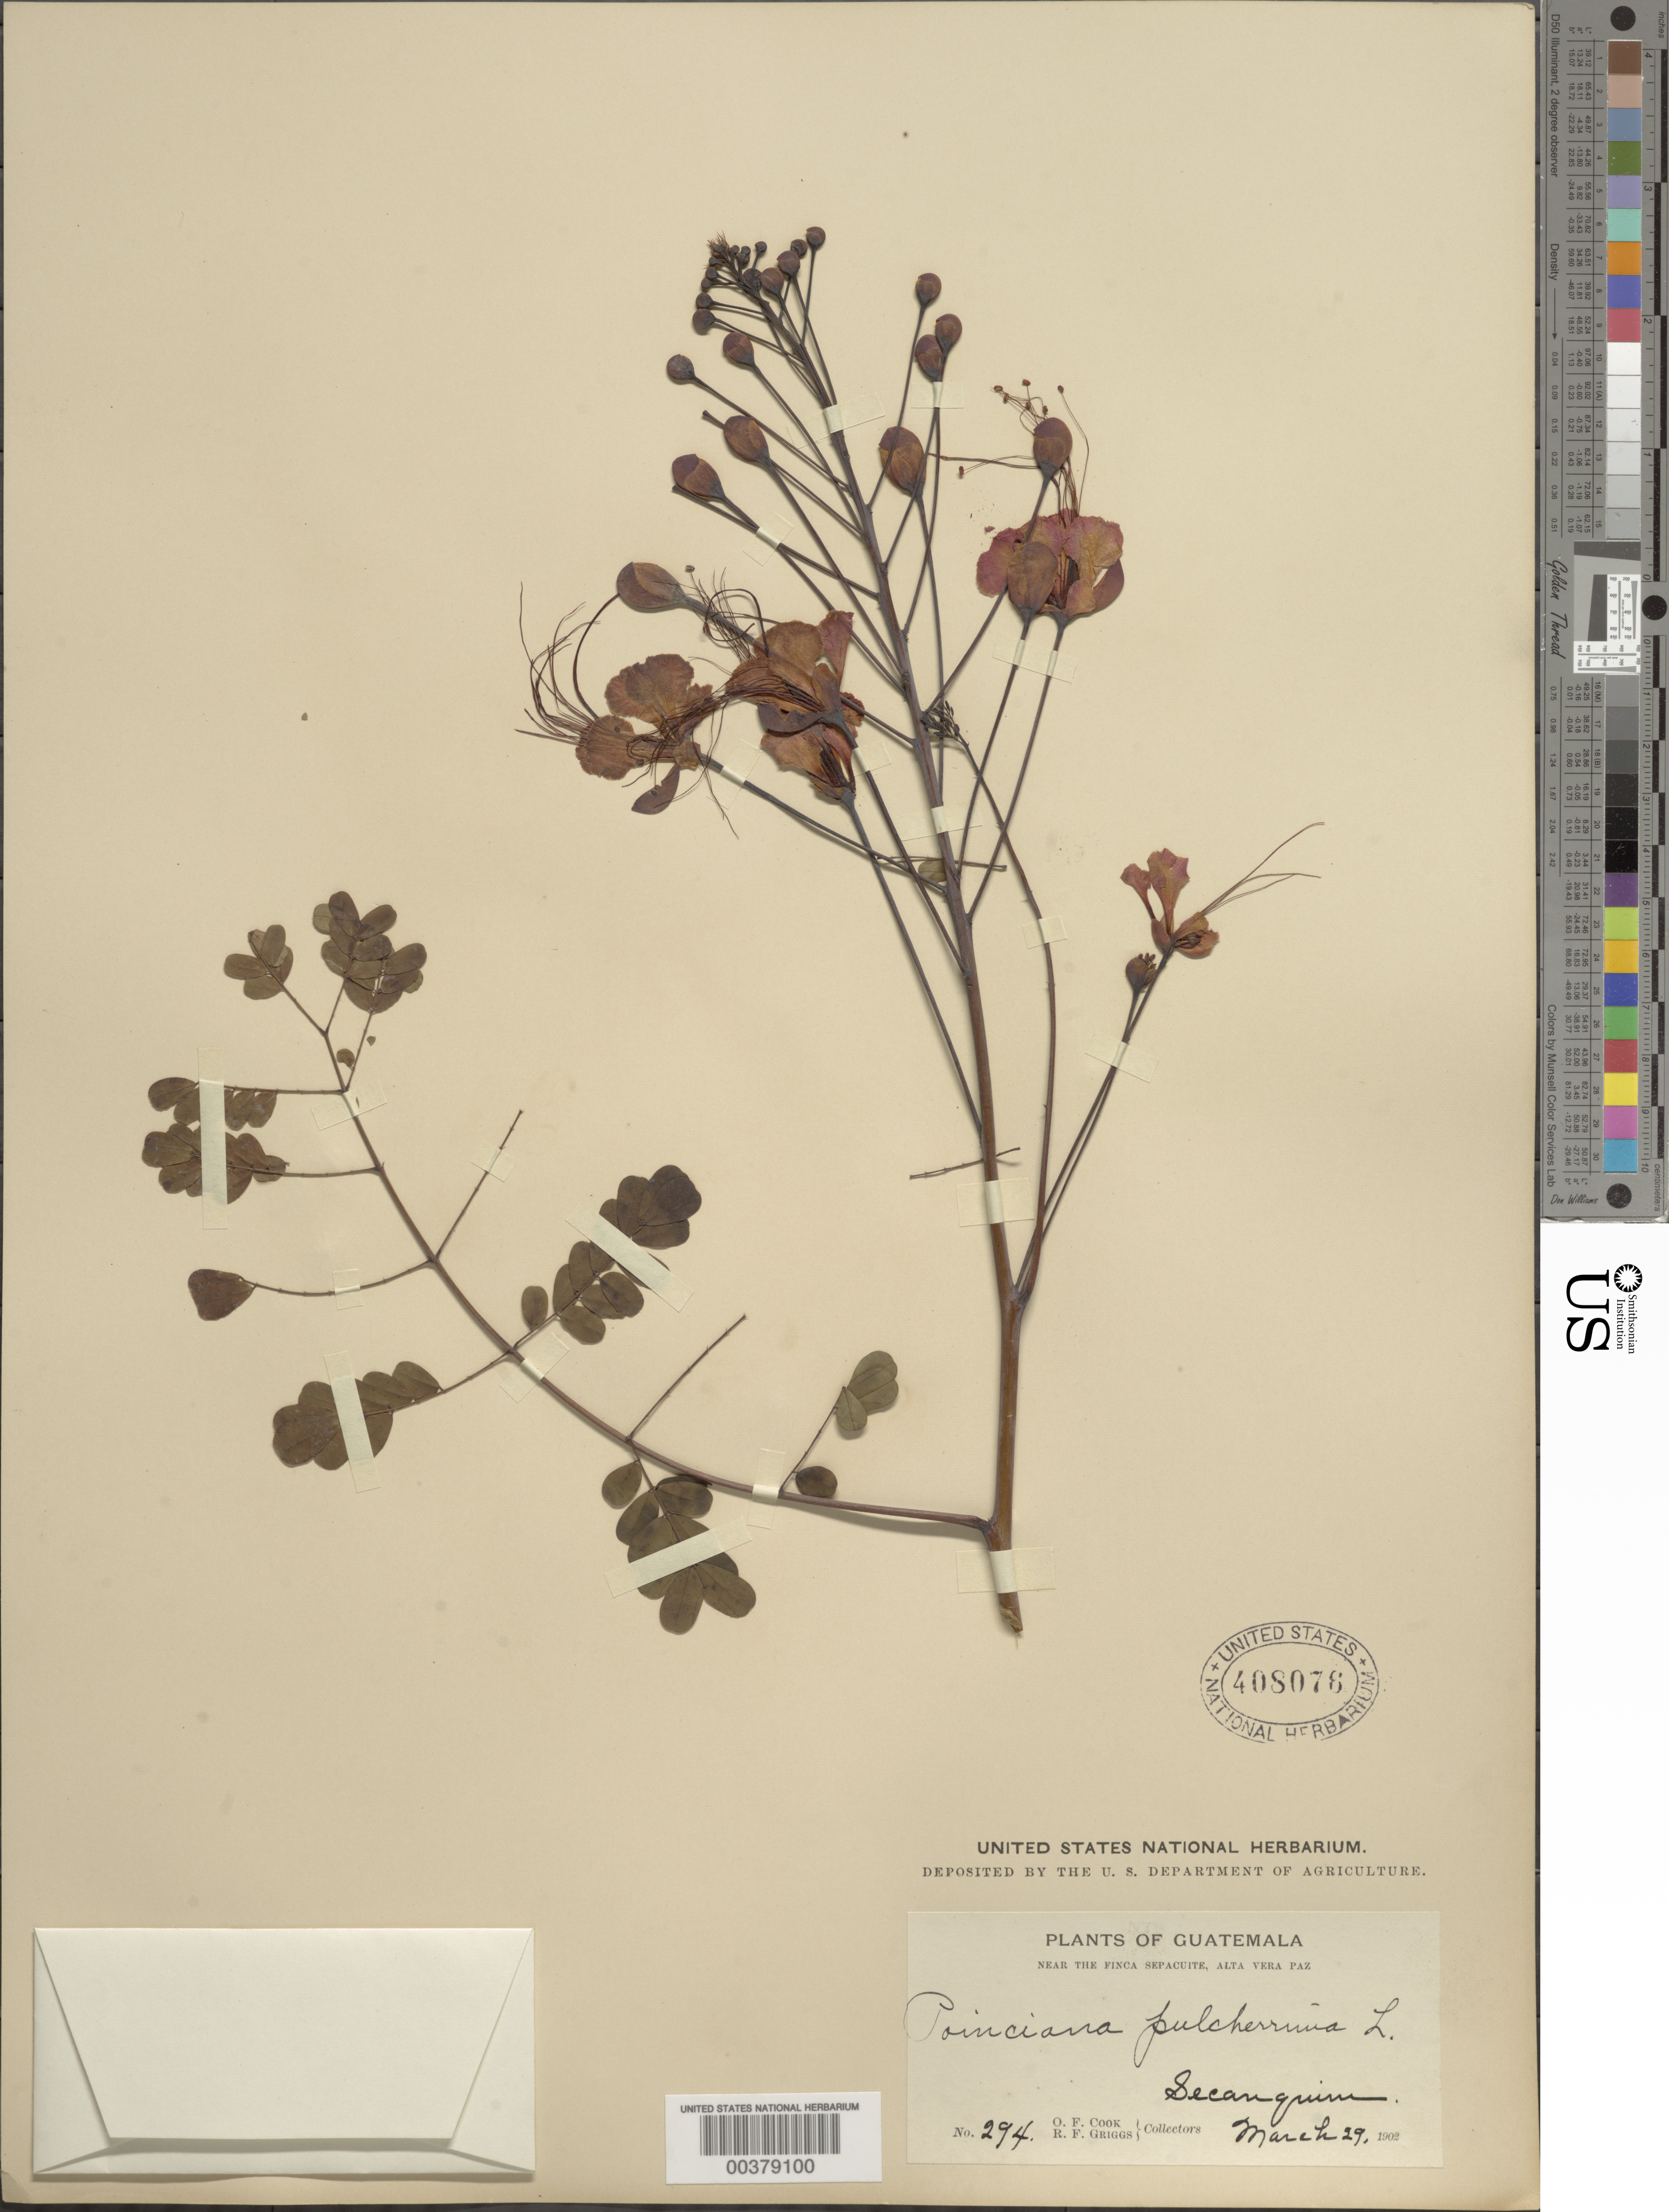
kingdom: Plantae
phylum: Tracheophyta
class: Magnoliopsida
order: Fabales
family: Fabaceae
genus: Caesalpinia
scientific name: Caesalpinia pulcherrima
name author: (L.) Sw.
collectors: O. F. Cook & R. F. Griggs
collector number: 294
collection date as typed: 29 Mar 1902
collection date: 1902-03-29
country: Guatemala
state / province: Alta Verapaz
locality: Secanquim; near the Finca Sepacuite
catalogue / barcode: US 408076